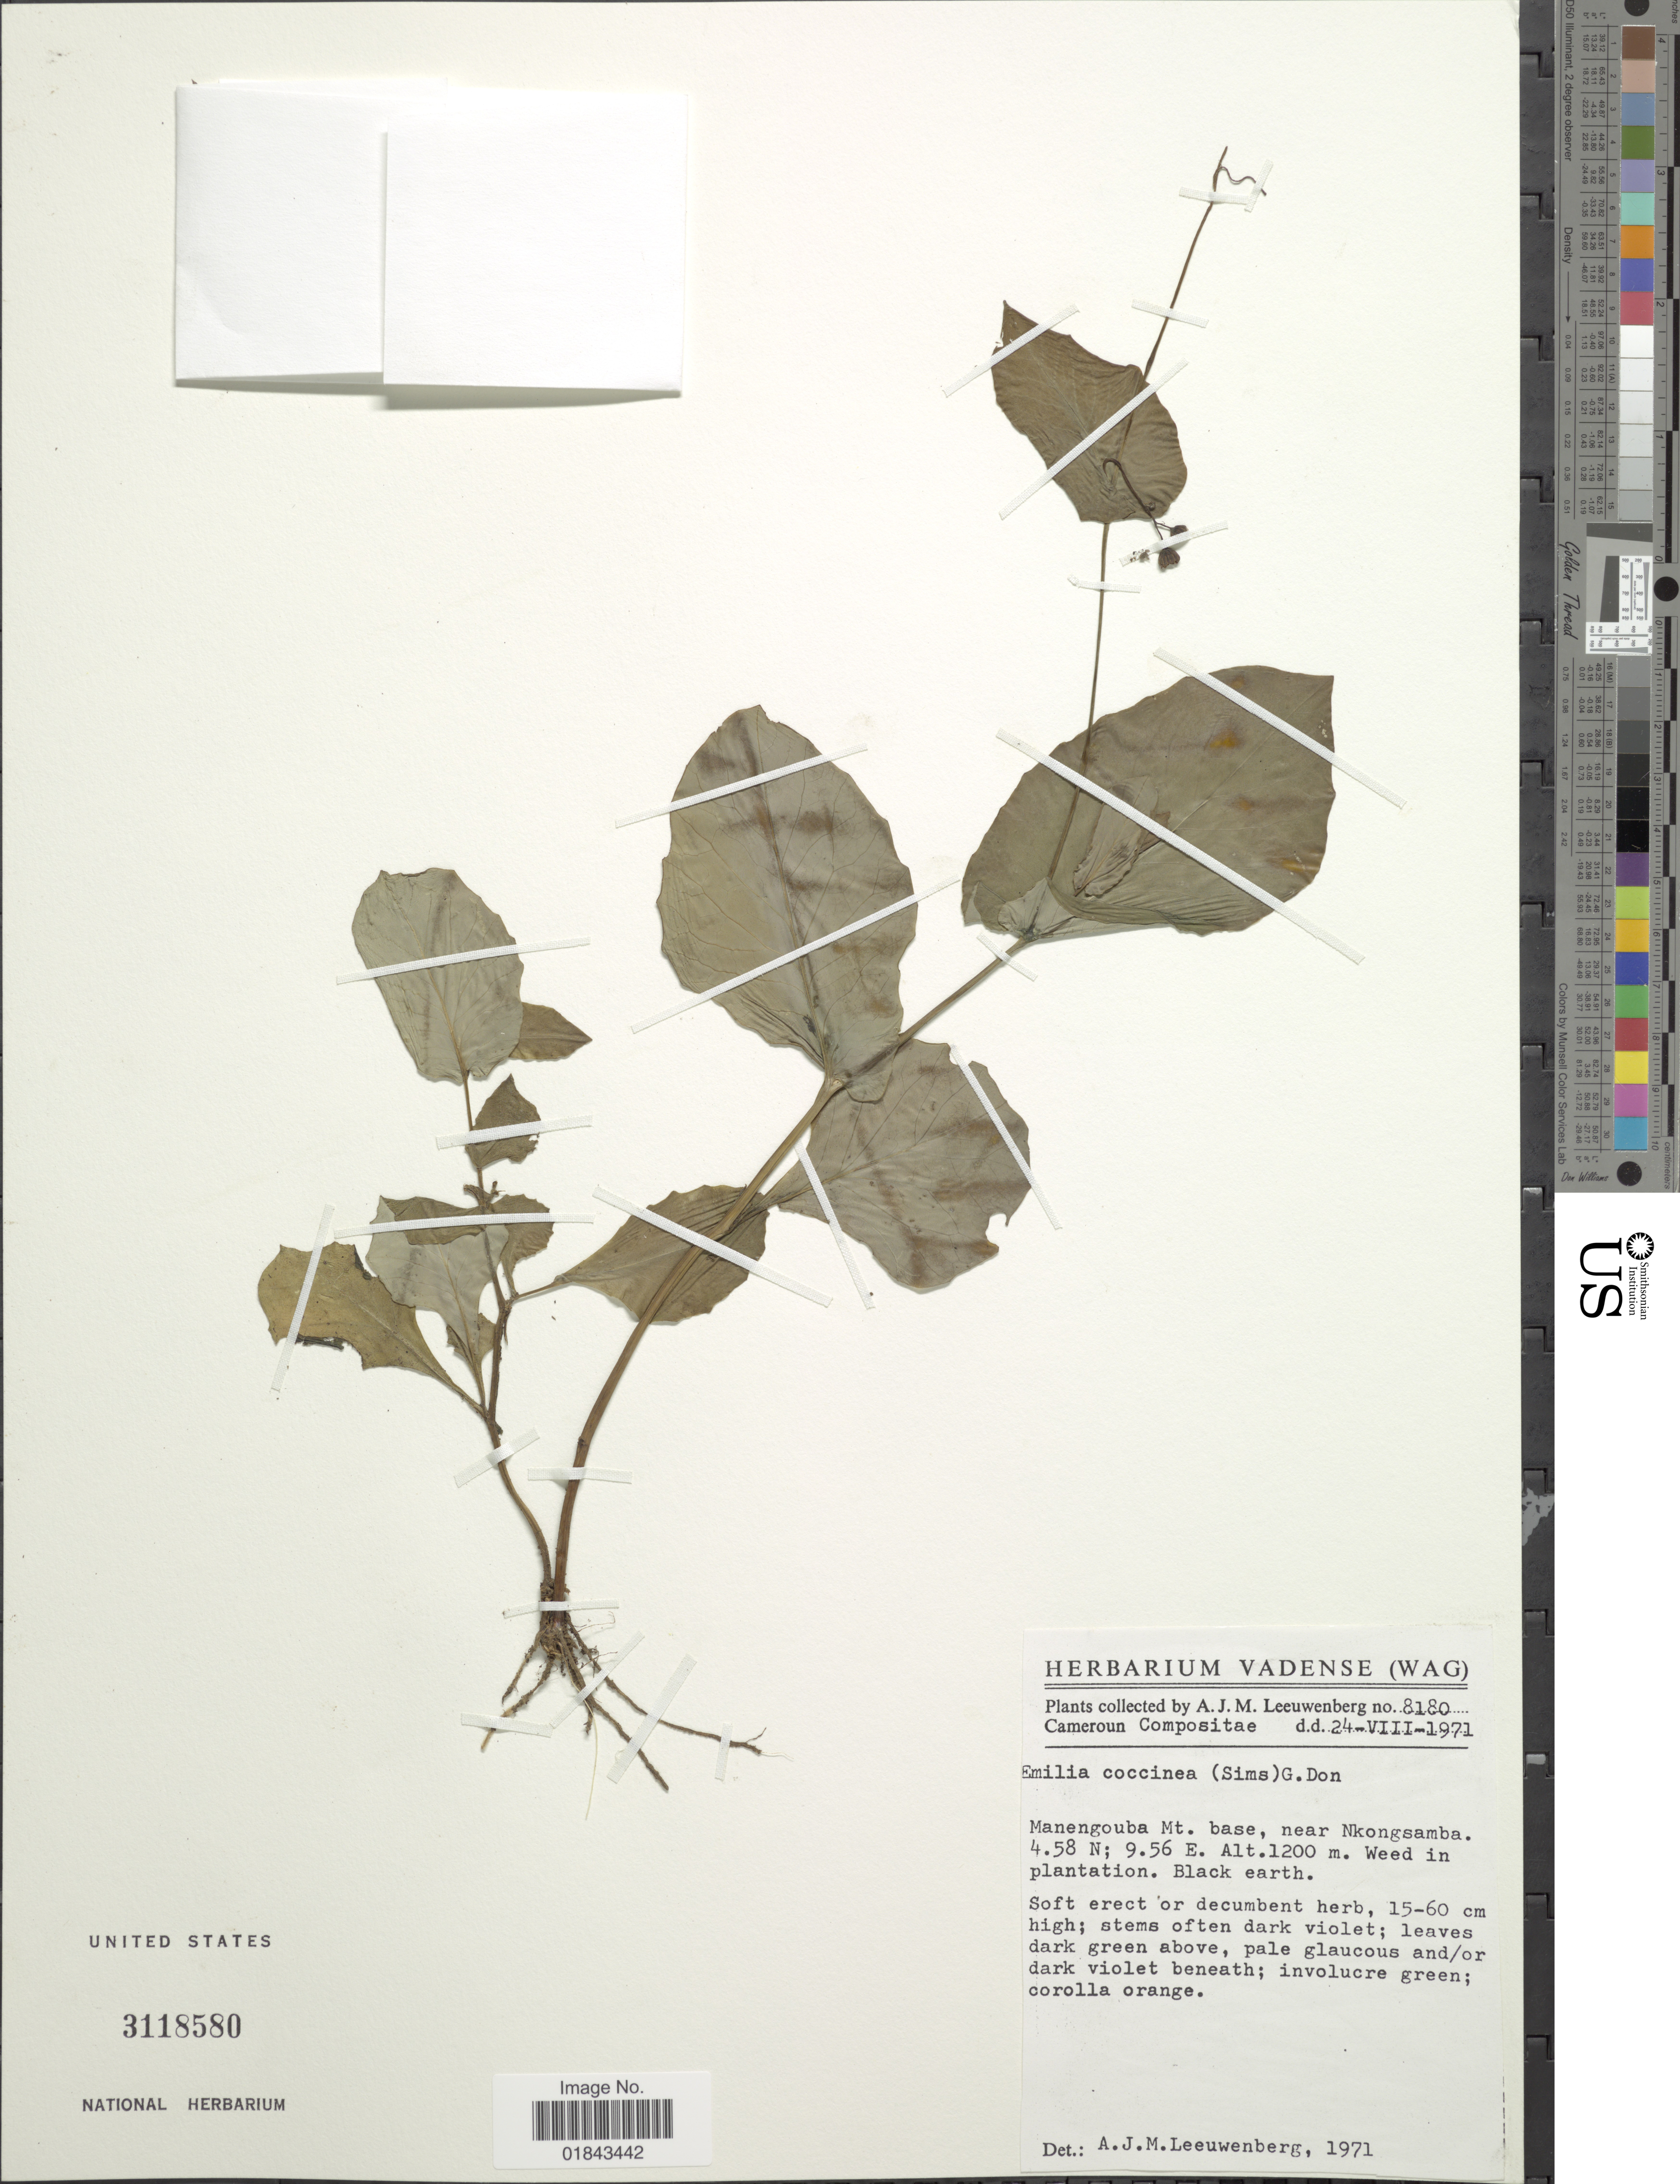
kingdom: Plantae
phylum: Tracheophyta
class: Magnoliopsida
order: Asterales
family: Asteraceae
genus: Emilia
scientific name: Emilia coccinea (Sims) Sweet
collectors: A. J. M. Leeuwenberg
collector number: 8180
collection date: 1971-08-24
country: Cameroon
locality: Manengouba Mt. base, near Nkongsamba, weed in plantation, black earth.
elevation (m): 1200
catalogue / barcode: US 3118580